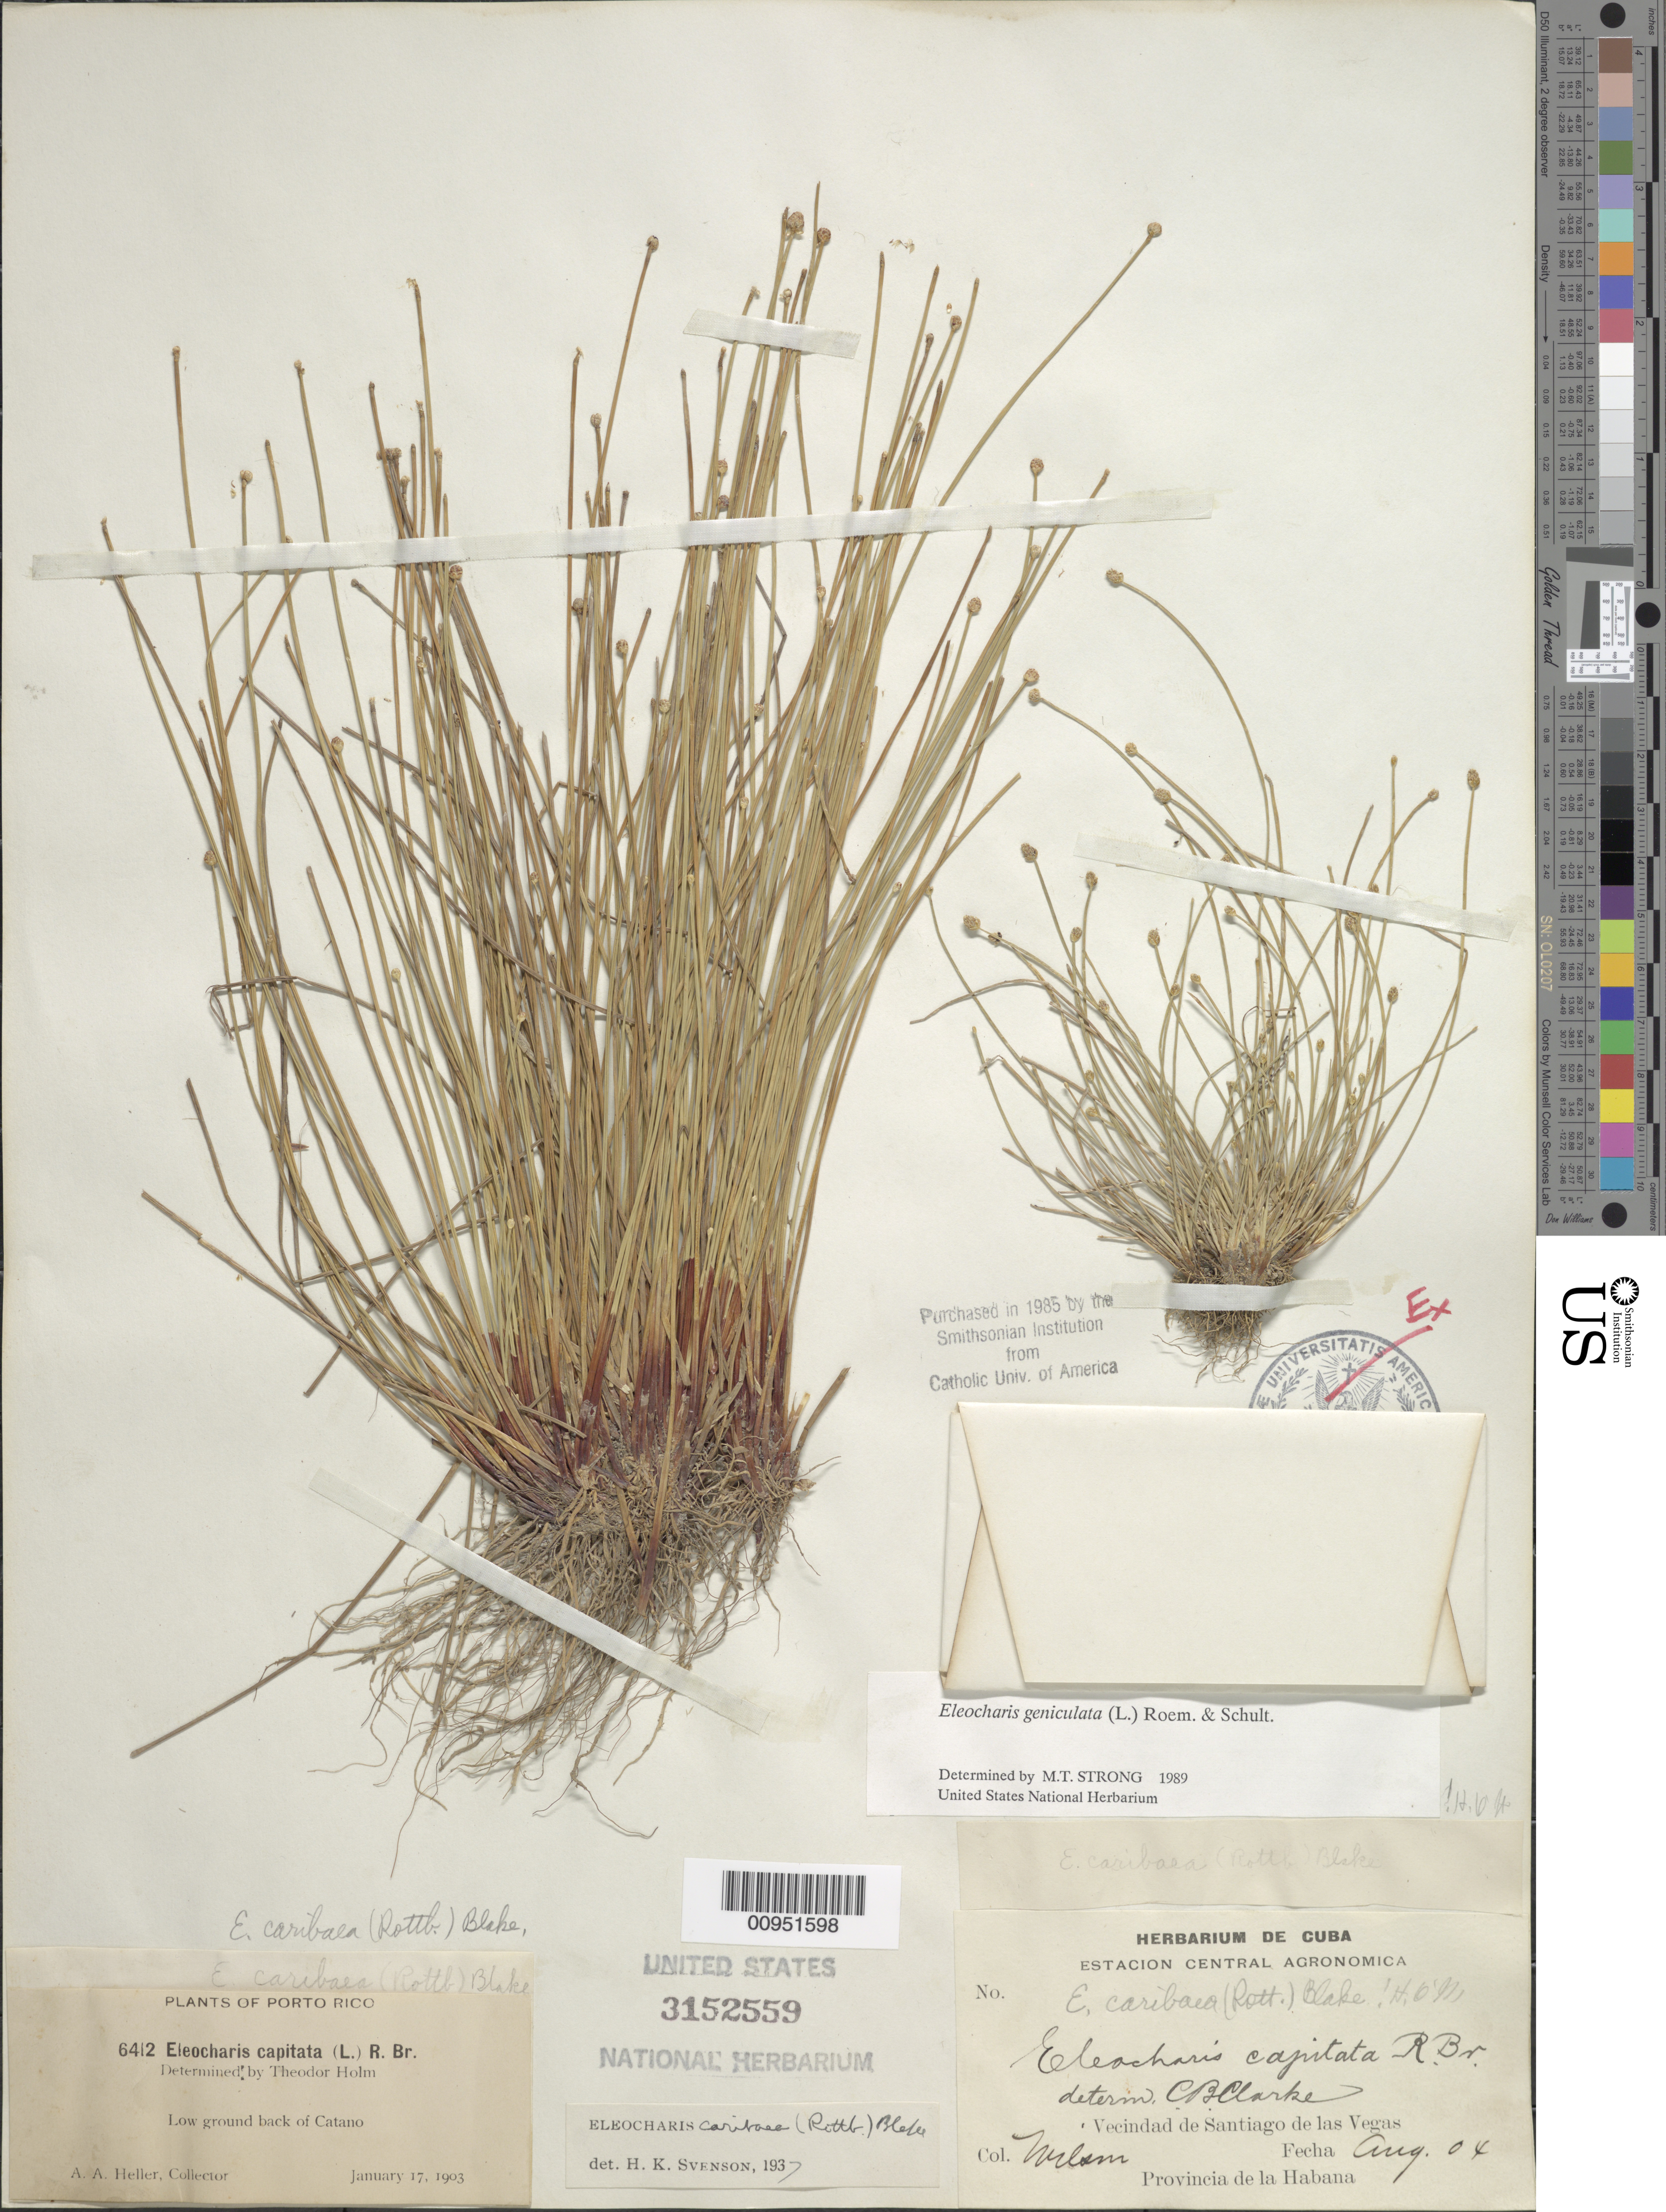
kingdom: Plantae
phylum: Tracheophyta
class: Liliopsida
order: Poales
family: Cyperaceae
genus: Eleocharis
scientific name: Eleocharis geniculata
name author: (L.) Roem. & Schult.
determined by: Strong, M. T., (US), Smithsonian Institution - National Museum of Natural History (UNITED STATES)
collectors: -- Wilson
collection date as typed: Aug 1904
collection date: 1904-08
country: Cuba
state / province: La Habana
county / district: Municipio Boyeros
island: Cuba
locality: Santiago de las Vegas (vecindad de)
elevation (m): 97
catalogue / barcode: US 3152559